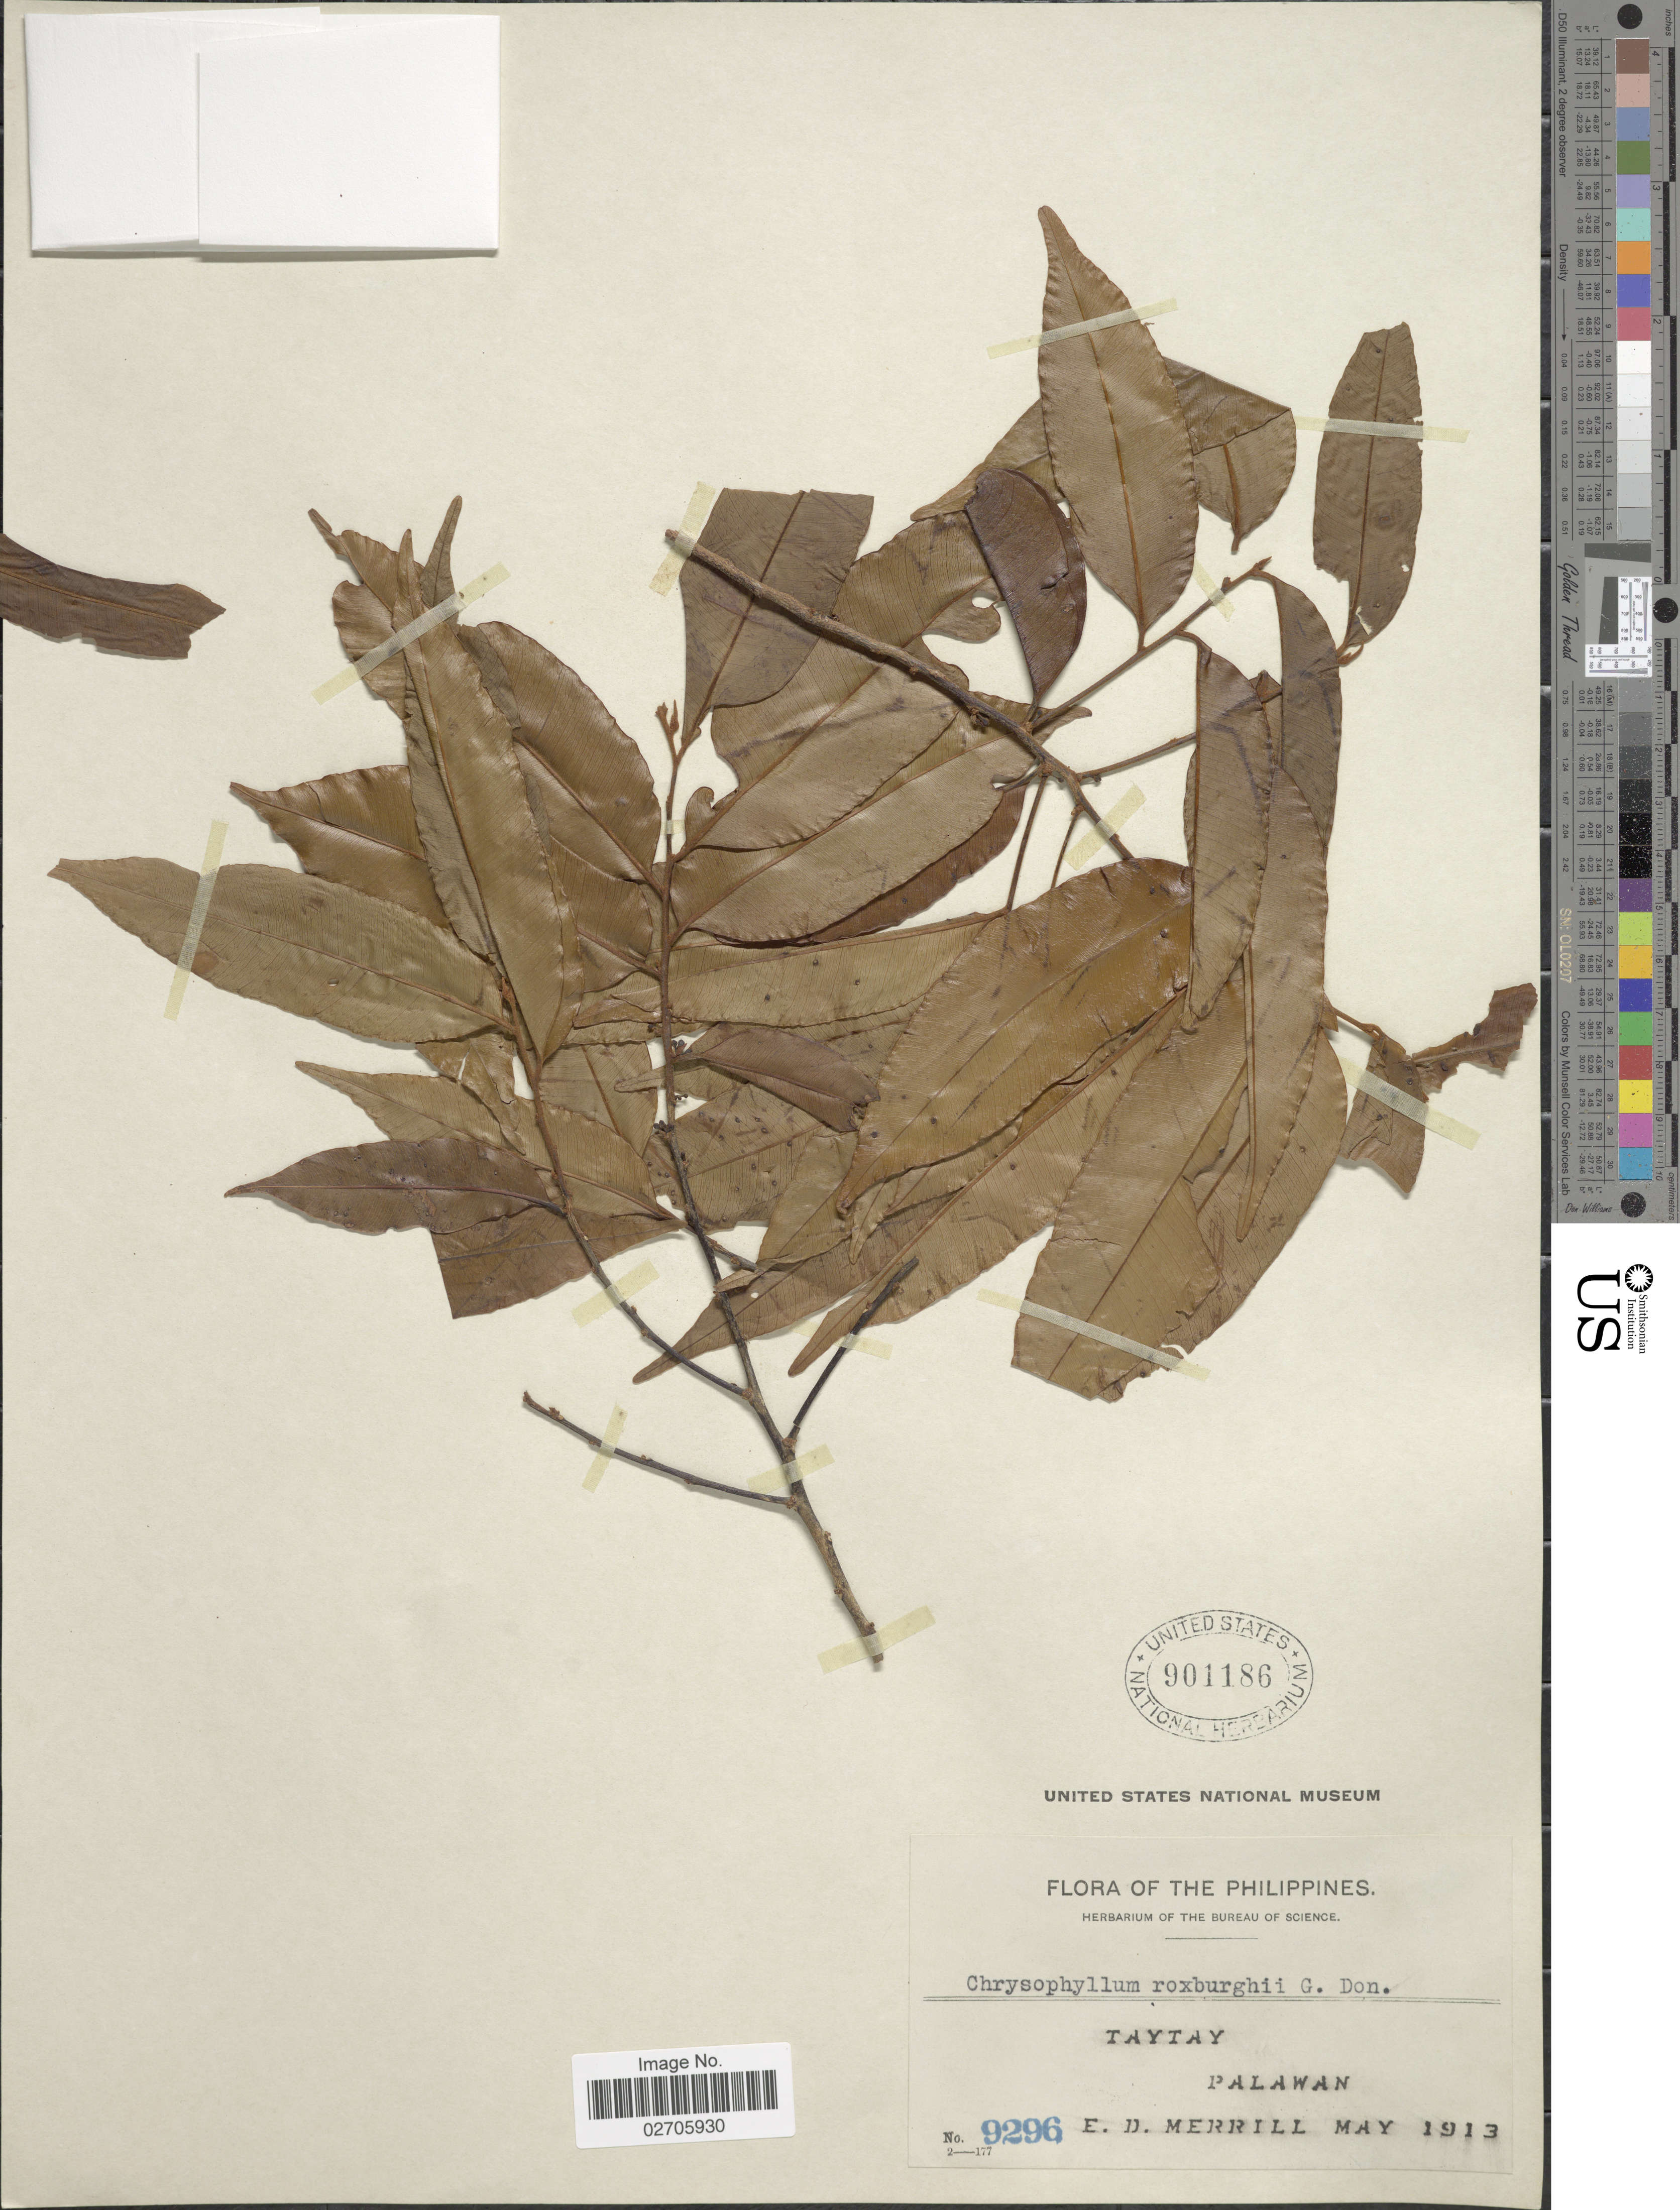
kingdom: Plantae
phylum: Tracheophyta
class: Magnoliopsida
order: Ericales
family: Sapotaceae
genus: Chrysophyllum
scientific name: Chrysophyllum roxburghii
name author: G. Don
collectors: E. D. Merrill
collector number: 9296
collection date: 1913-05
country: Philippines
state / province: Mimaropa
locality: Taytay, Palawan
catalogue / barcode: US 901186